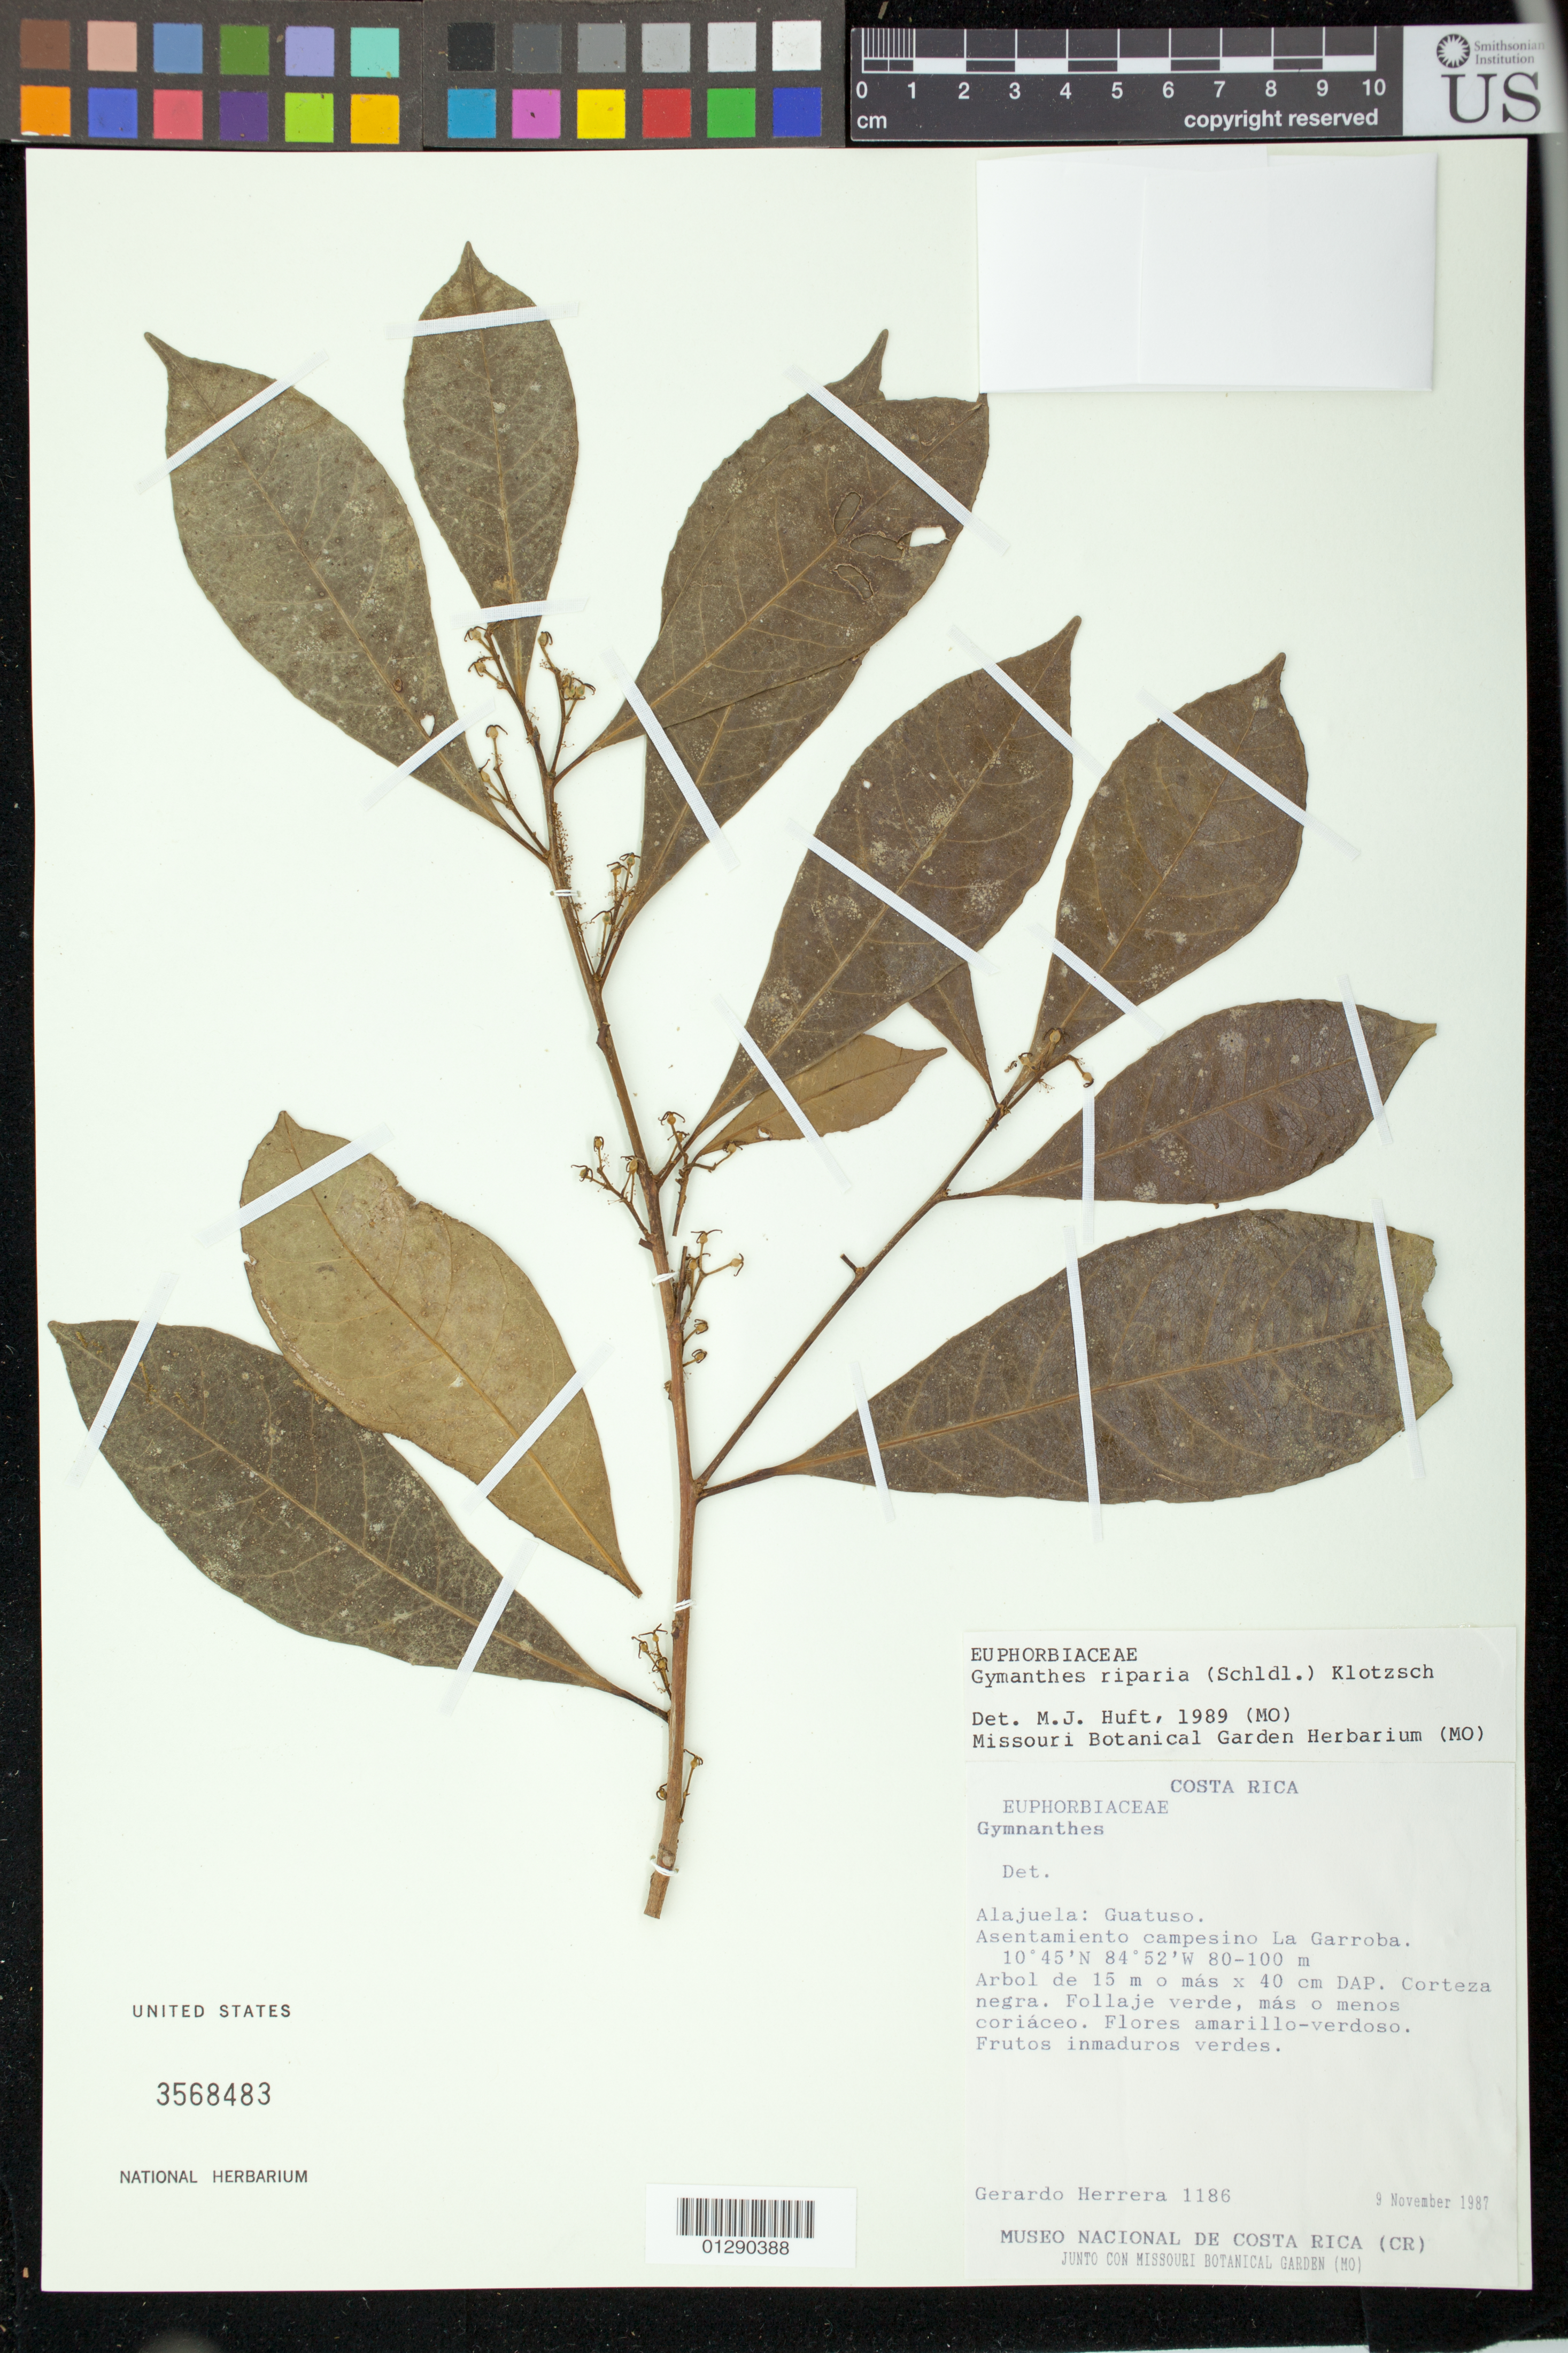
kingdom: Plantae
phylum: Tracheophyta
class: Magnoliopsida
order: Malpighiales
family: Euphorbiaceae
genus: Gymnanthes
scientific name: Gymnanthes lucida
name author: Sw.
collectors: G. Herrera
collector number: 1186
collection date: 1987-11-09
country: Costa Rica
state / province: Alajuela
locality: Asentamiento campesino La Garroba, Guatuso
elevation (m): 80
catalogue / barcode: US 3568483